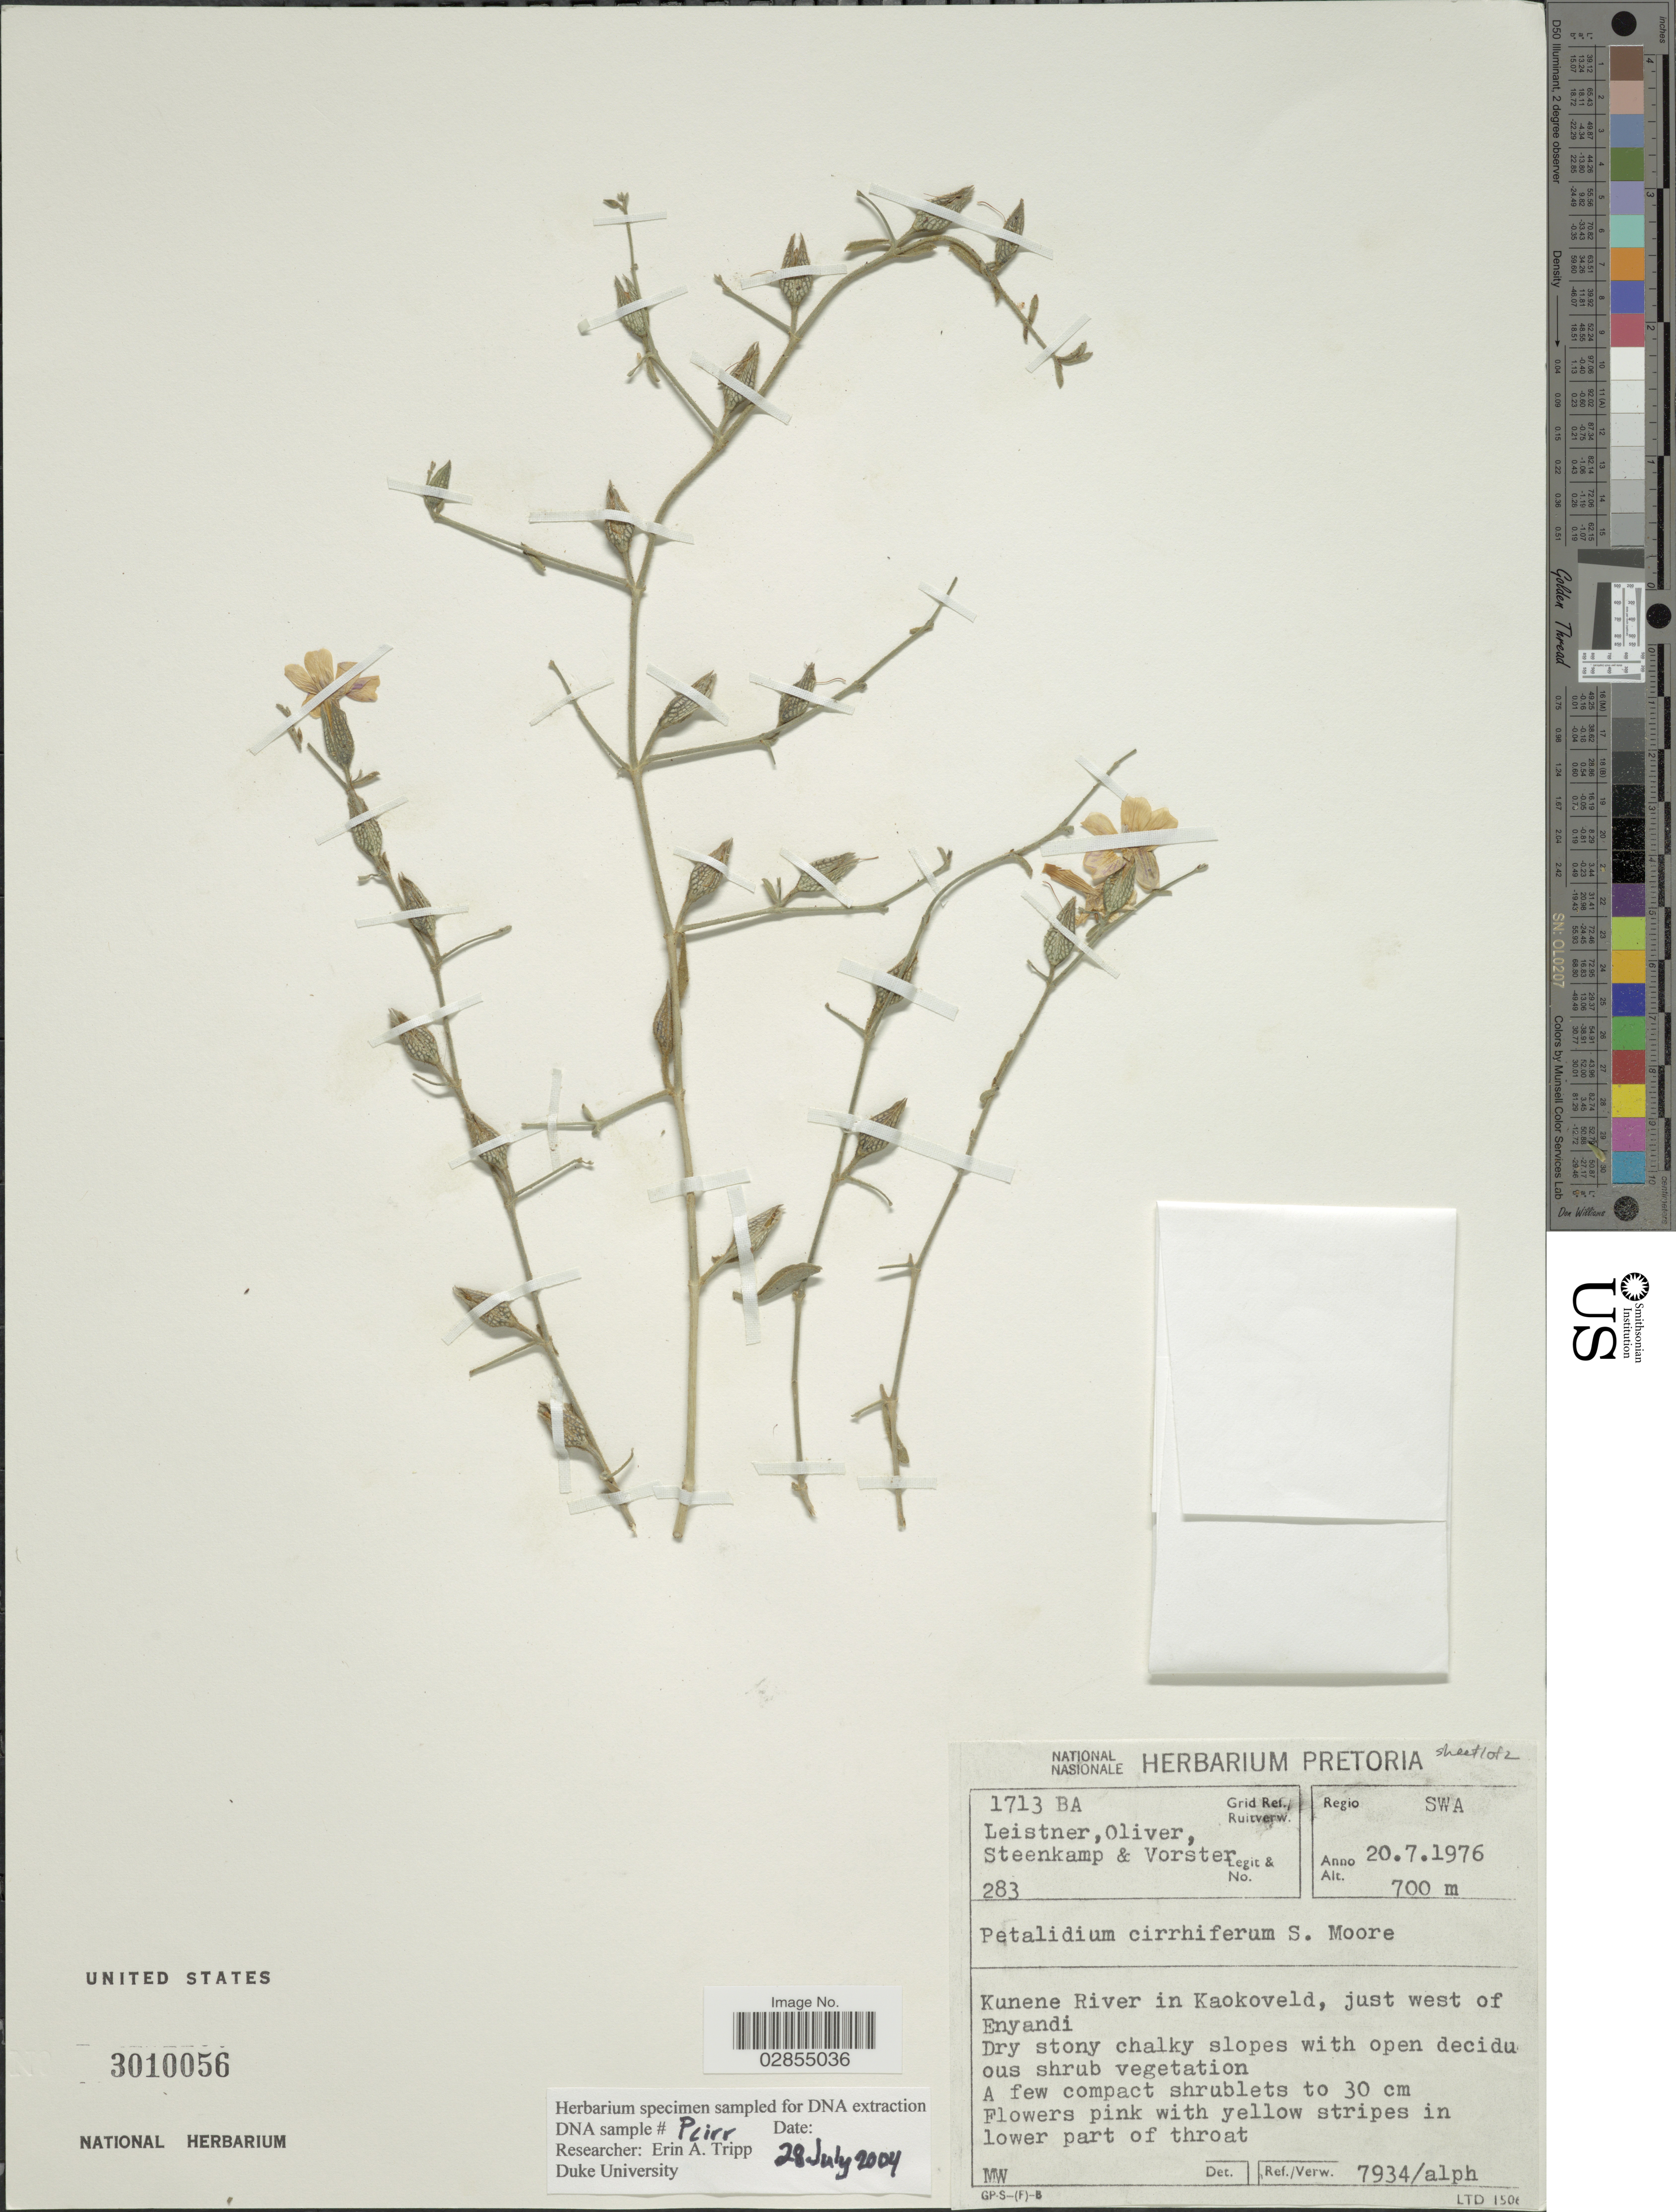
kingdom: Plantae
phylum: Tracheophyta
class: Magnoliopsida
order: Lamiales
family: Acanthaceae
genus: Petalidium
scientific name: Petalidium cirrhiferum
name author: S. Moore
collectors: Leistner, Oliver, --, -- Steenkamp & -. Vorster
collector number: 283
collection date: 1976-07-20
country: Namibia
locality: Regio SWA, Kunene river in Kaokoveld, just west of Enyandi.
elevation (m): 700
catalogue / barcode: US 3010056